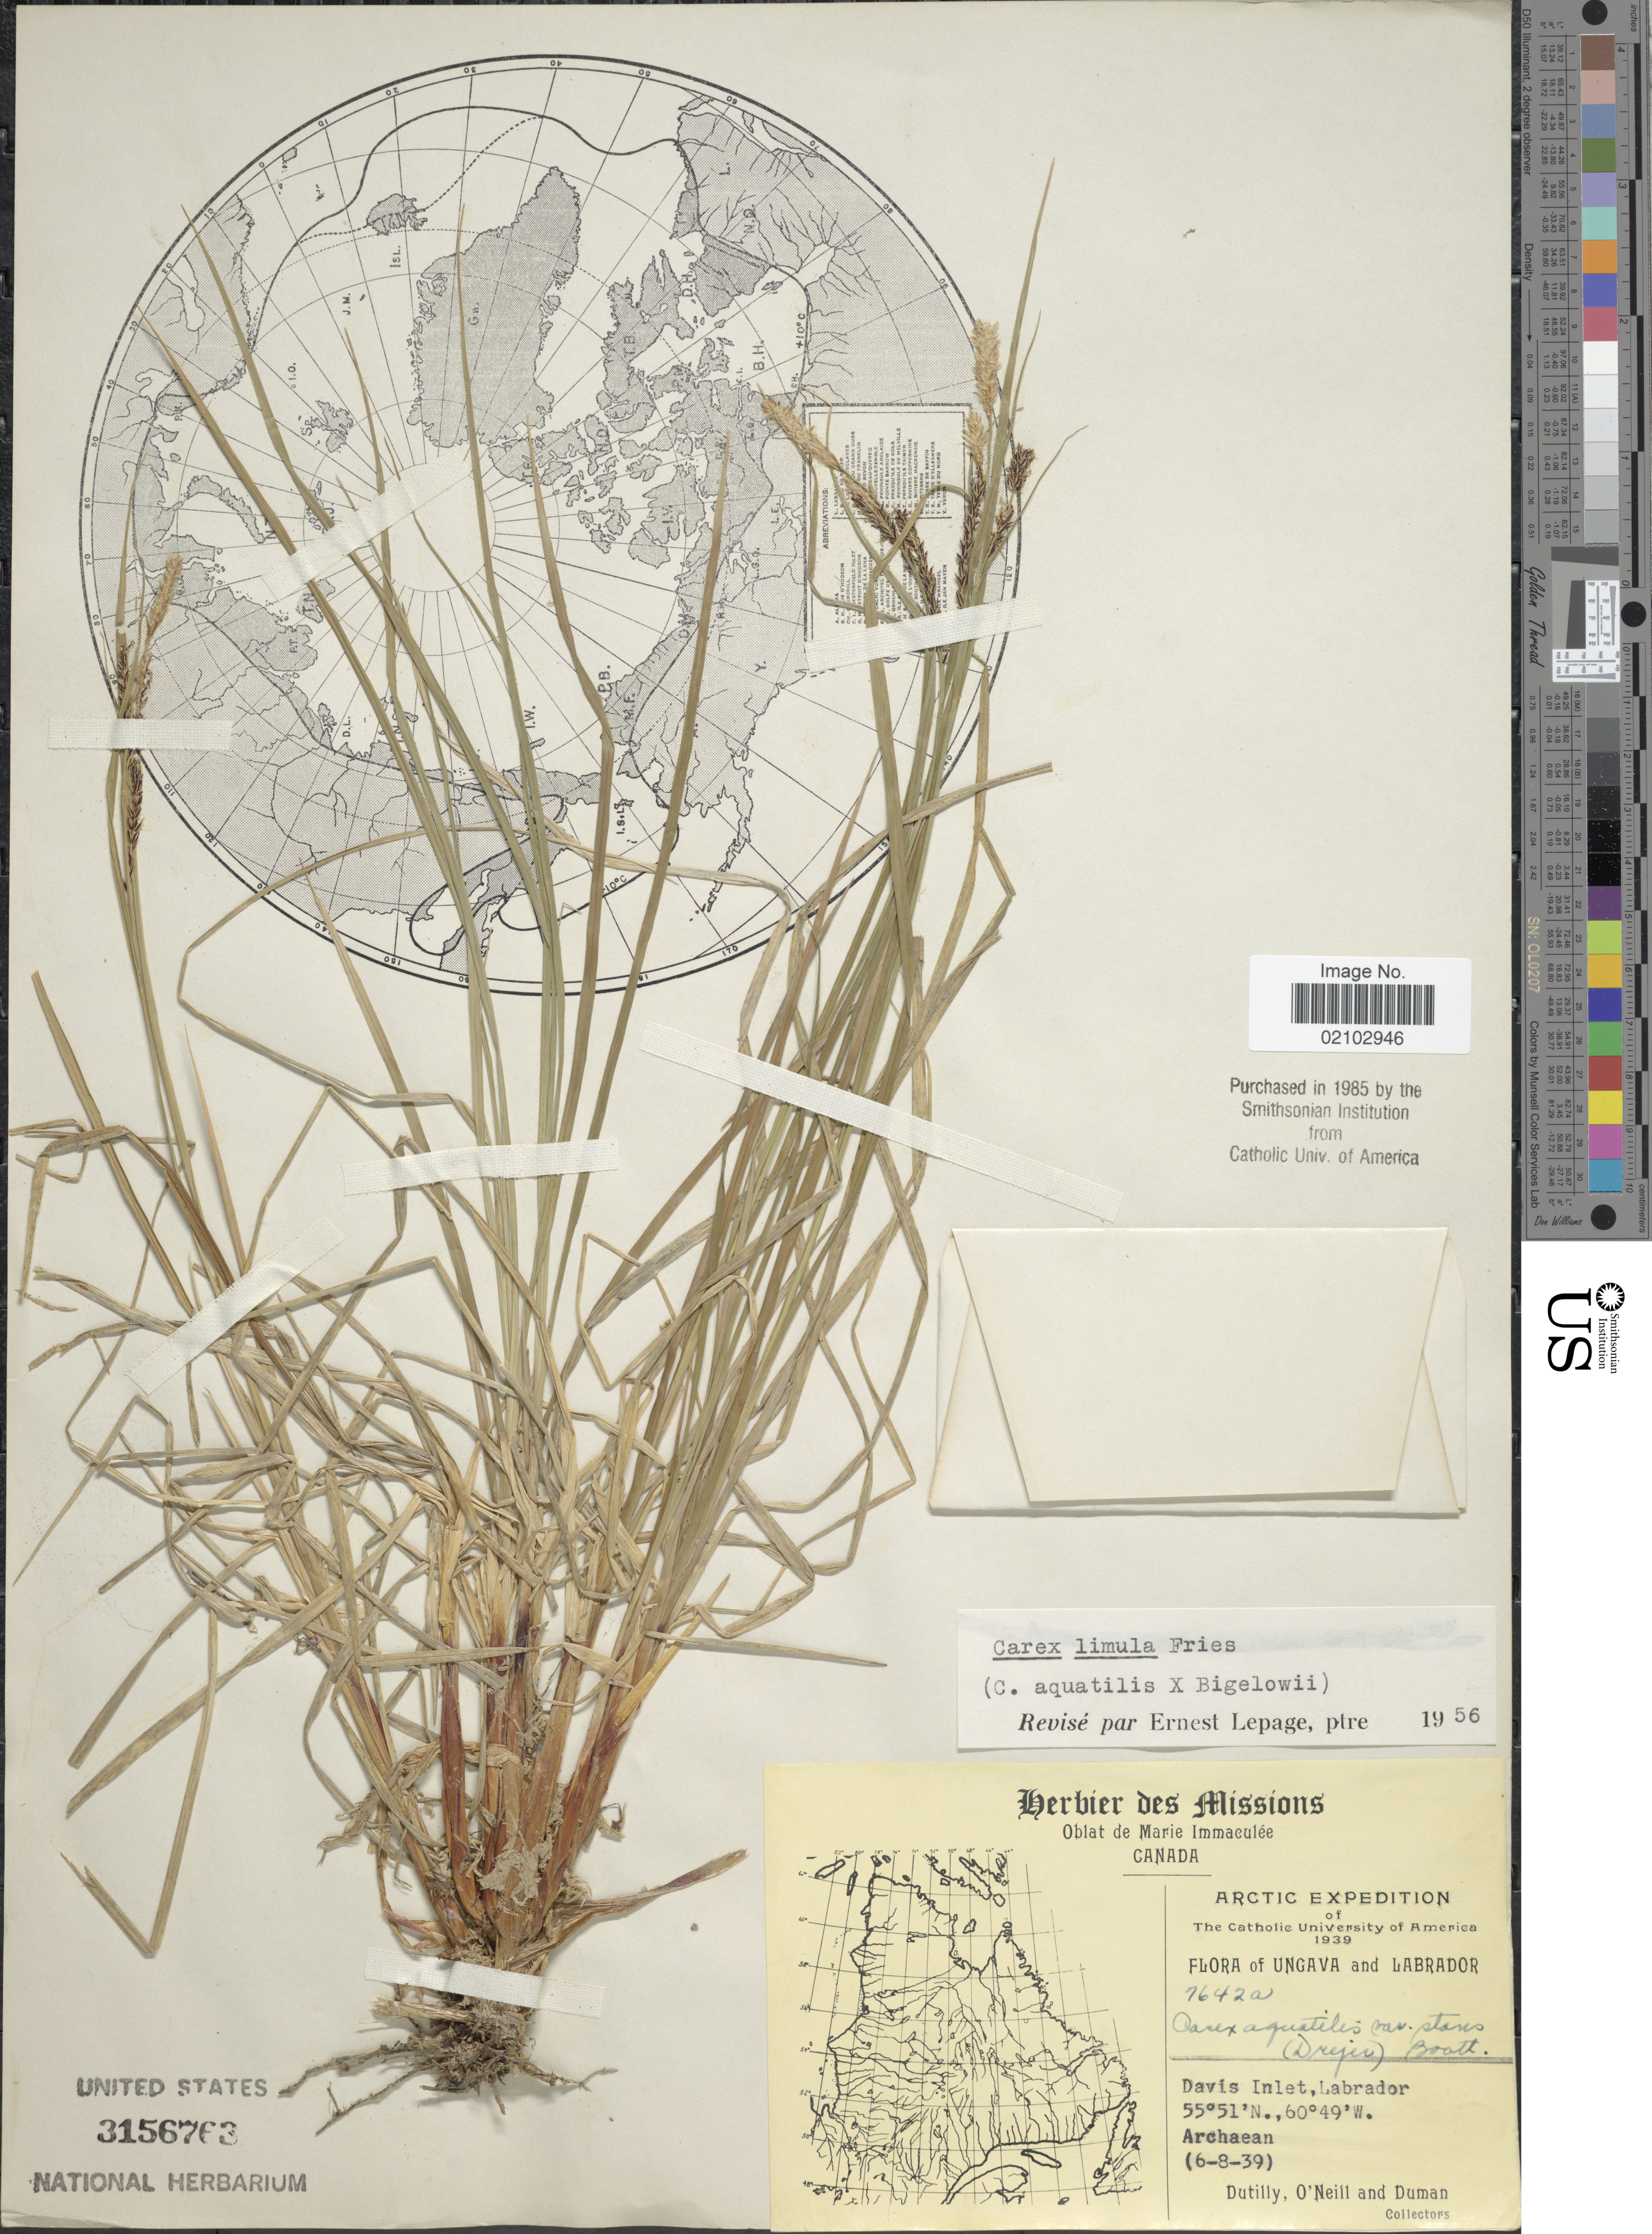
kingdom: Plantae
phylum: Tracheophyta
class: Liliopsida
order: Poales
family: Cyperaceae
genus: Carex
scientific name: Carex aquatilis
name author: Wahlenb.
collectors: -. Dutilly, -. O'Neill & -. Duman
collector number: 7642a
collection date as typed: Transcribed d/m/y: 6/8/39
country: Canada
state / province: Newfoundland and Labrador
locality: Arctic, Labrador, Davis Inlet.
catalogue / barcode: US 3156763